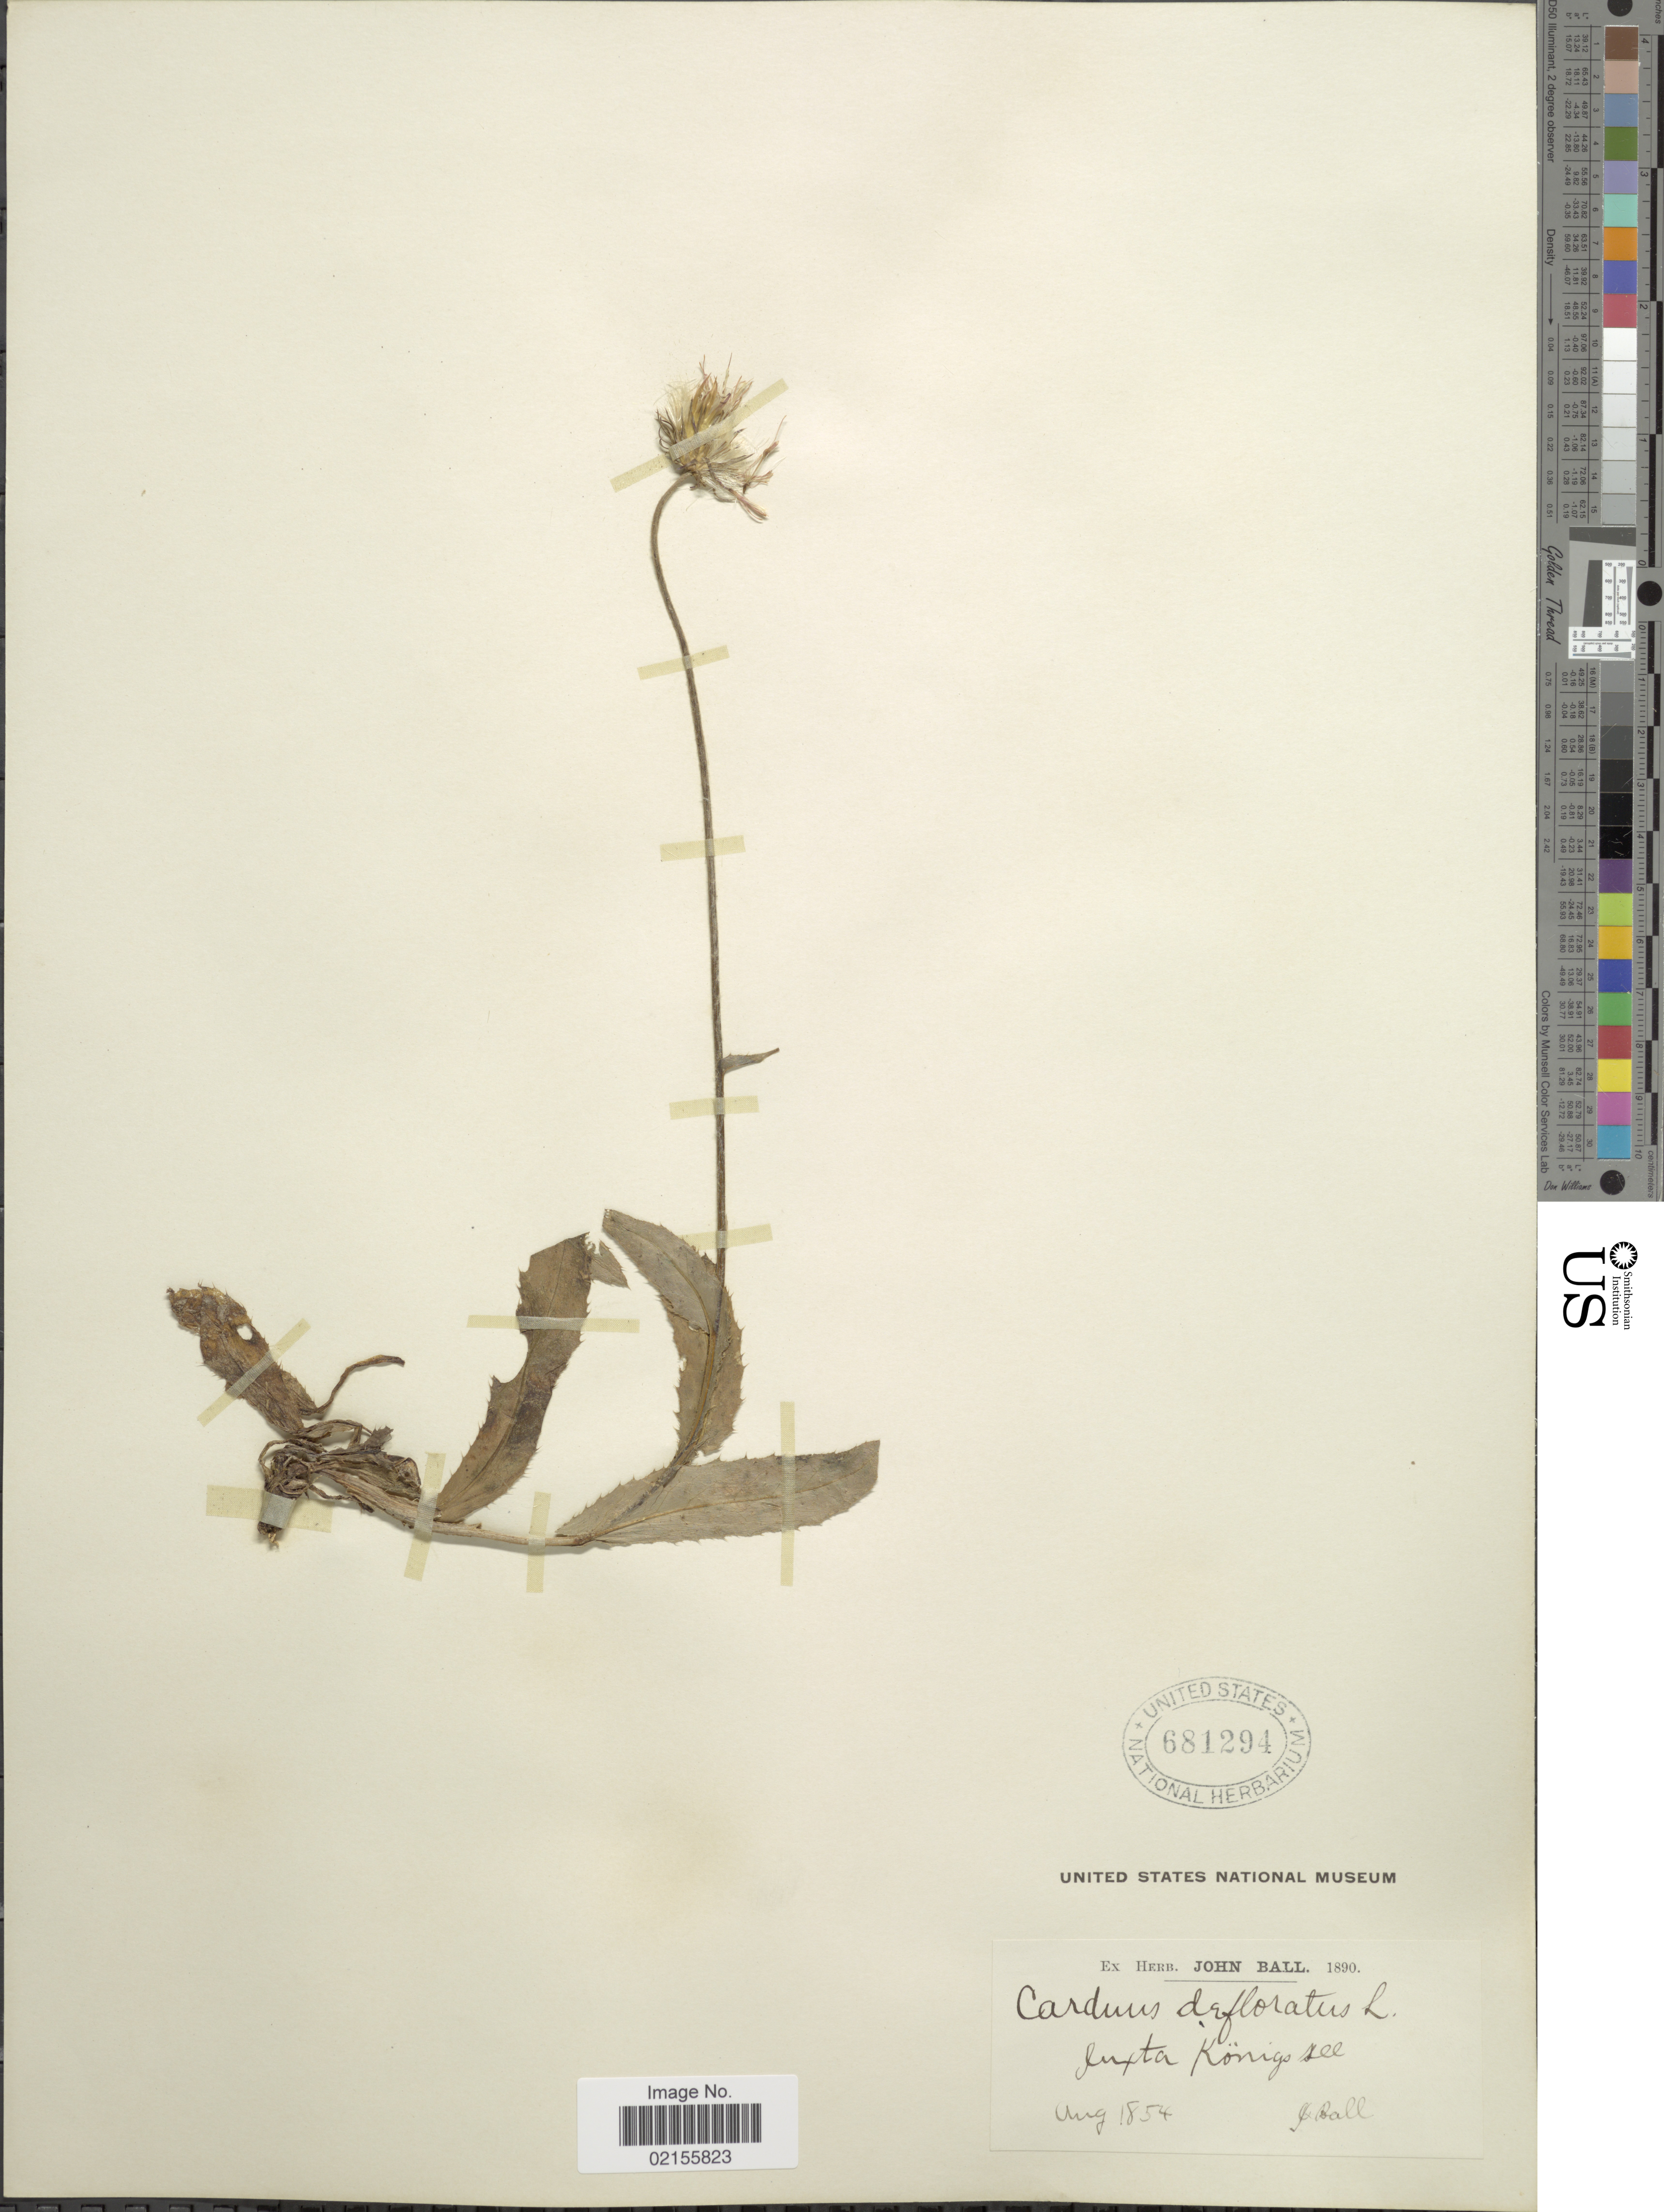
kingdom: Plantae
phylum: Tracheophyta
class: Magnoliopsida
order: Asterales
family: Asteraceae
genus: Carduus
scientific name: Carduus defloratus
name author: L.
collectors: J. Ball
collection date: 1854-08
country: Germany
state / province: Bayern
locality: Königssee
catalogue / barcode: US 681294